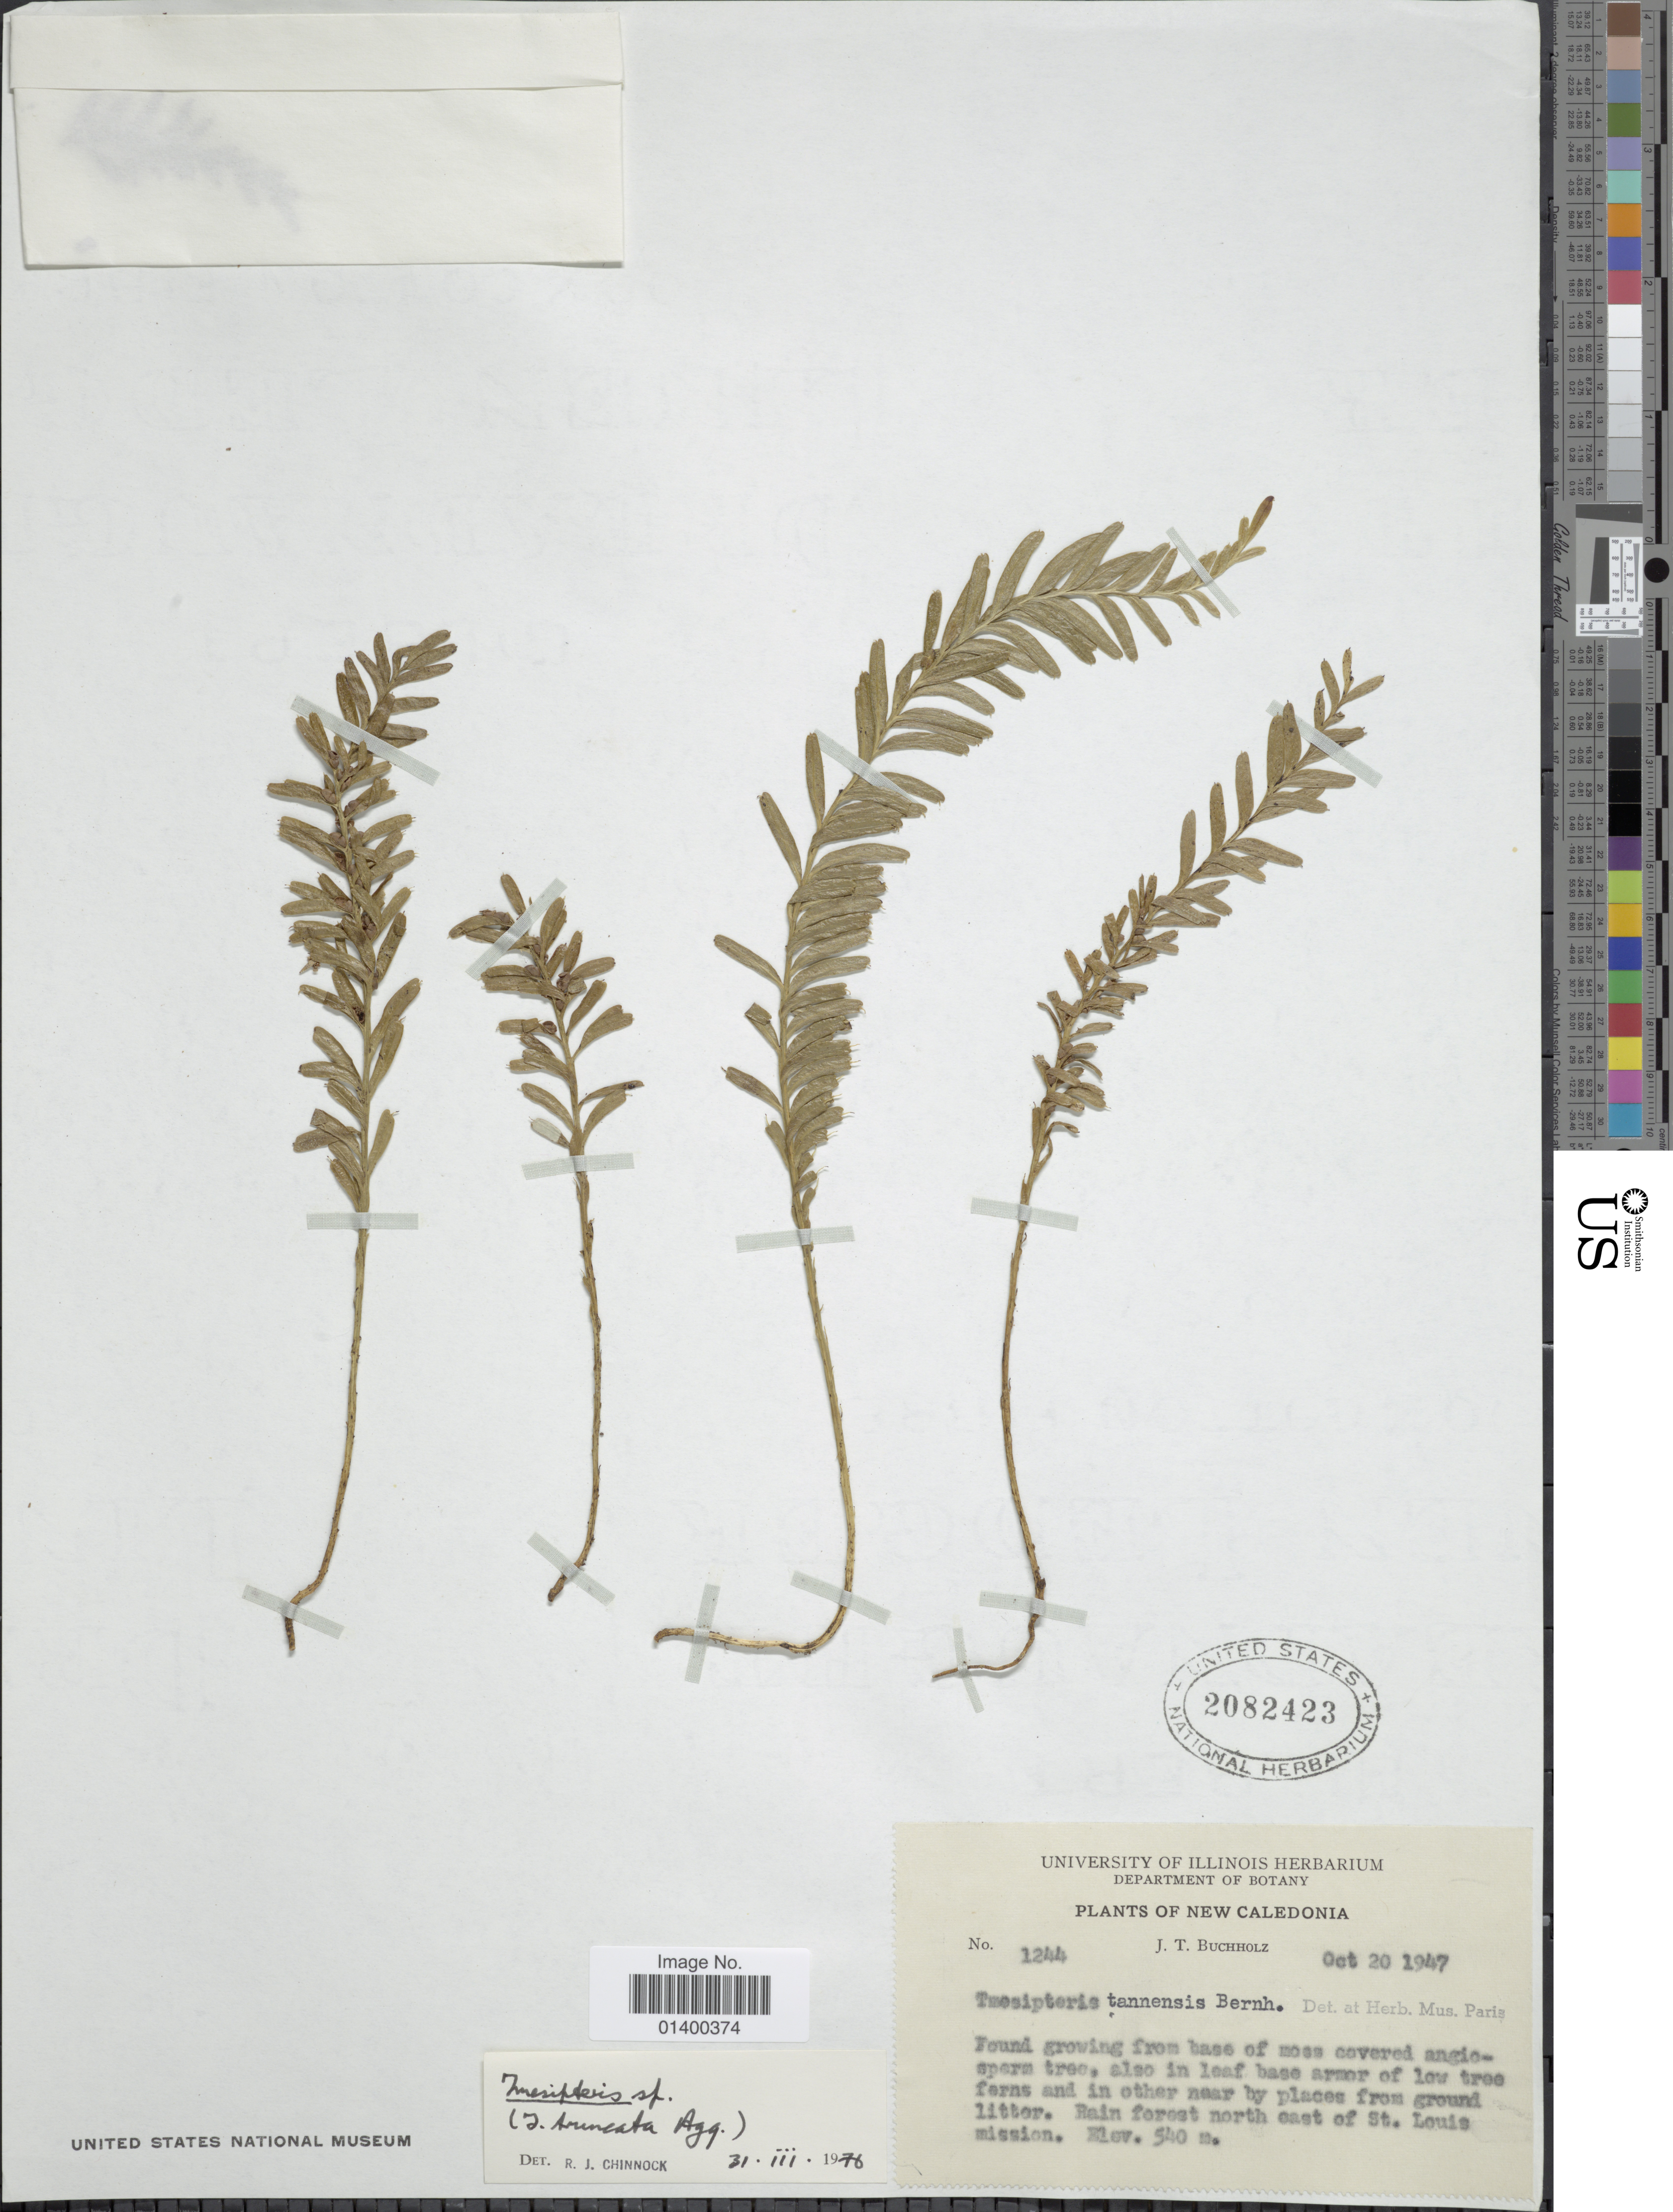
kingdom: Plantae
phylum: Tracheophyta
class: Polypodiopsida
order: Psilotales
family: Psilotaceae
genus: Tmesipteris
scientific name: Tmesipteris sp.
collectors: J. T. Buchholz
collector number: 1244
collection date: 1947-10-20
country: New Caledonia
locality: Rain forest north east of St. Louis mission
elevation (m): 540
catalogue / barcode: US 2082423